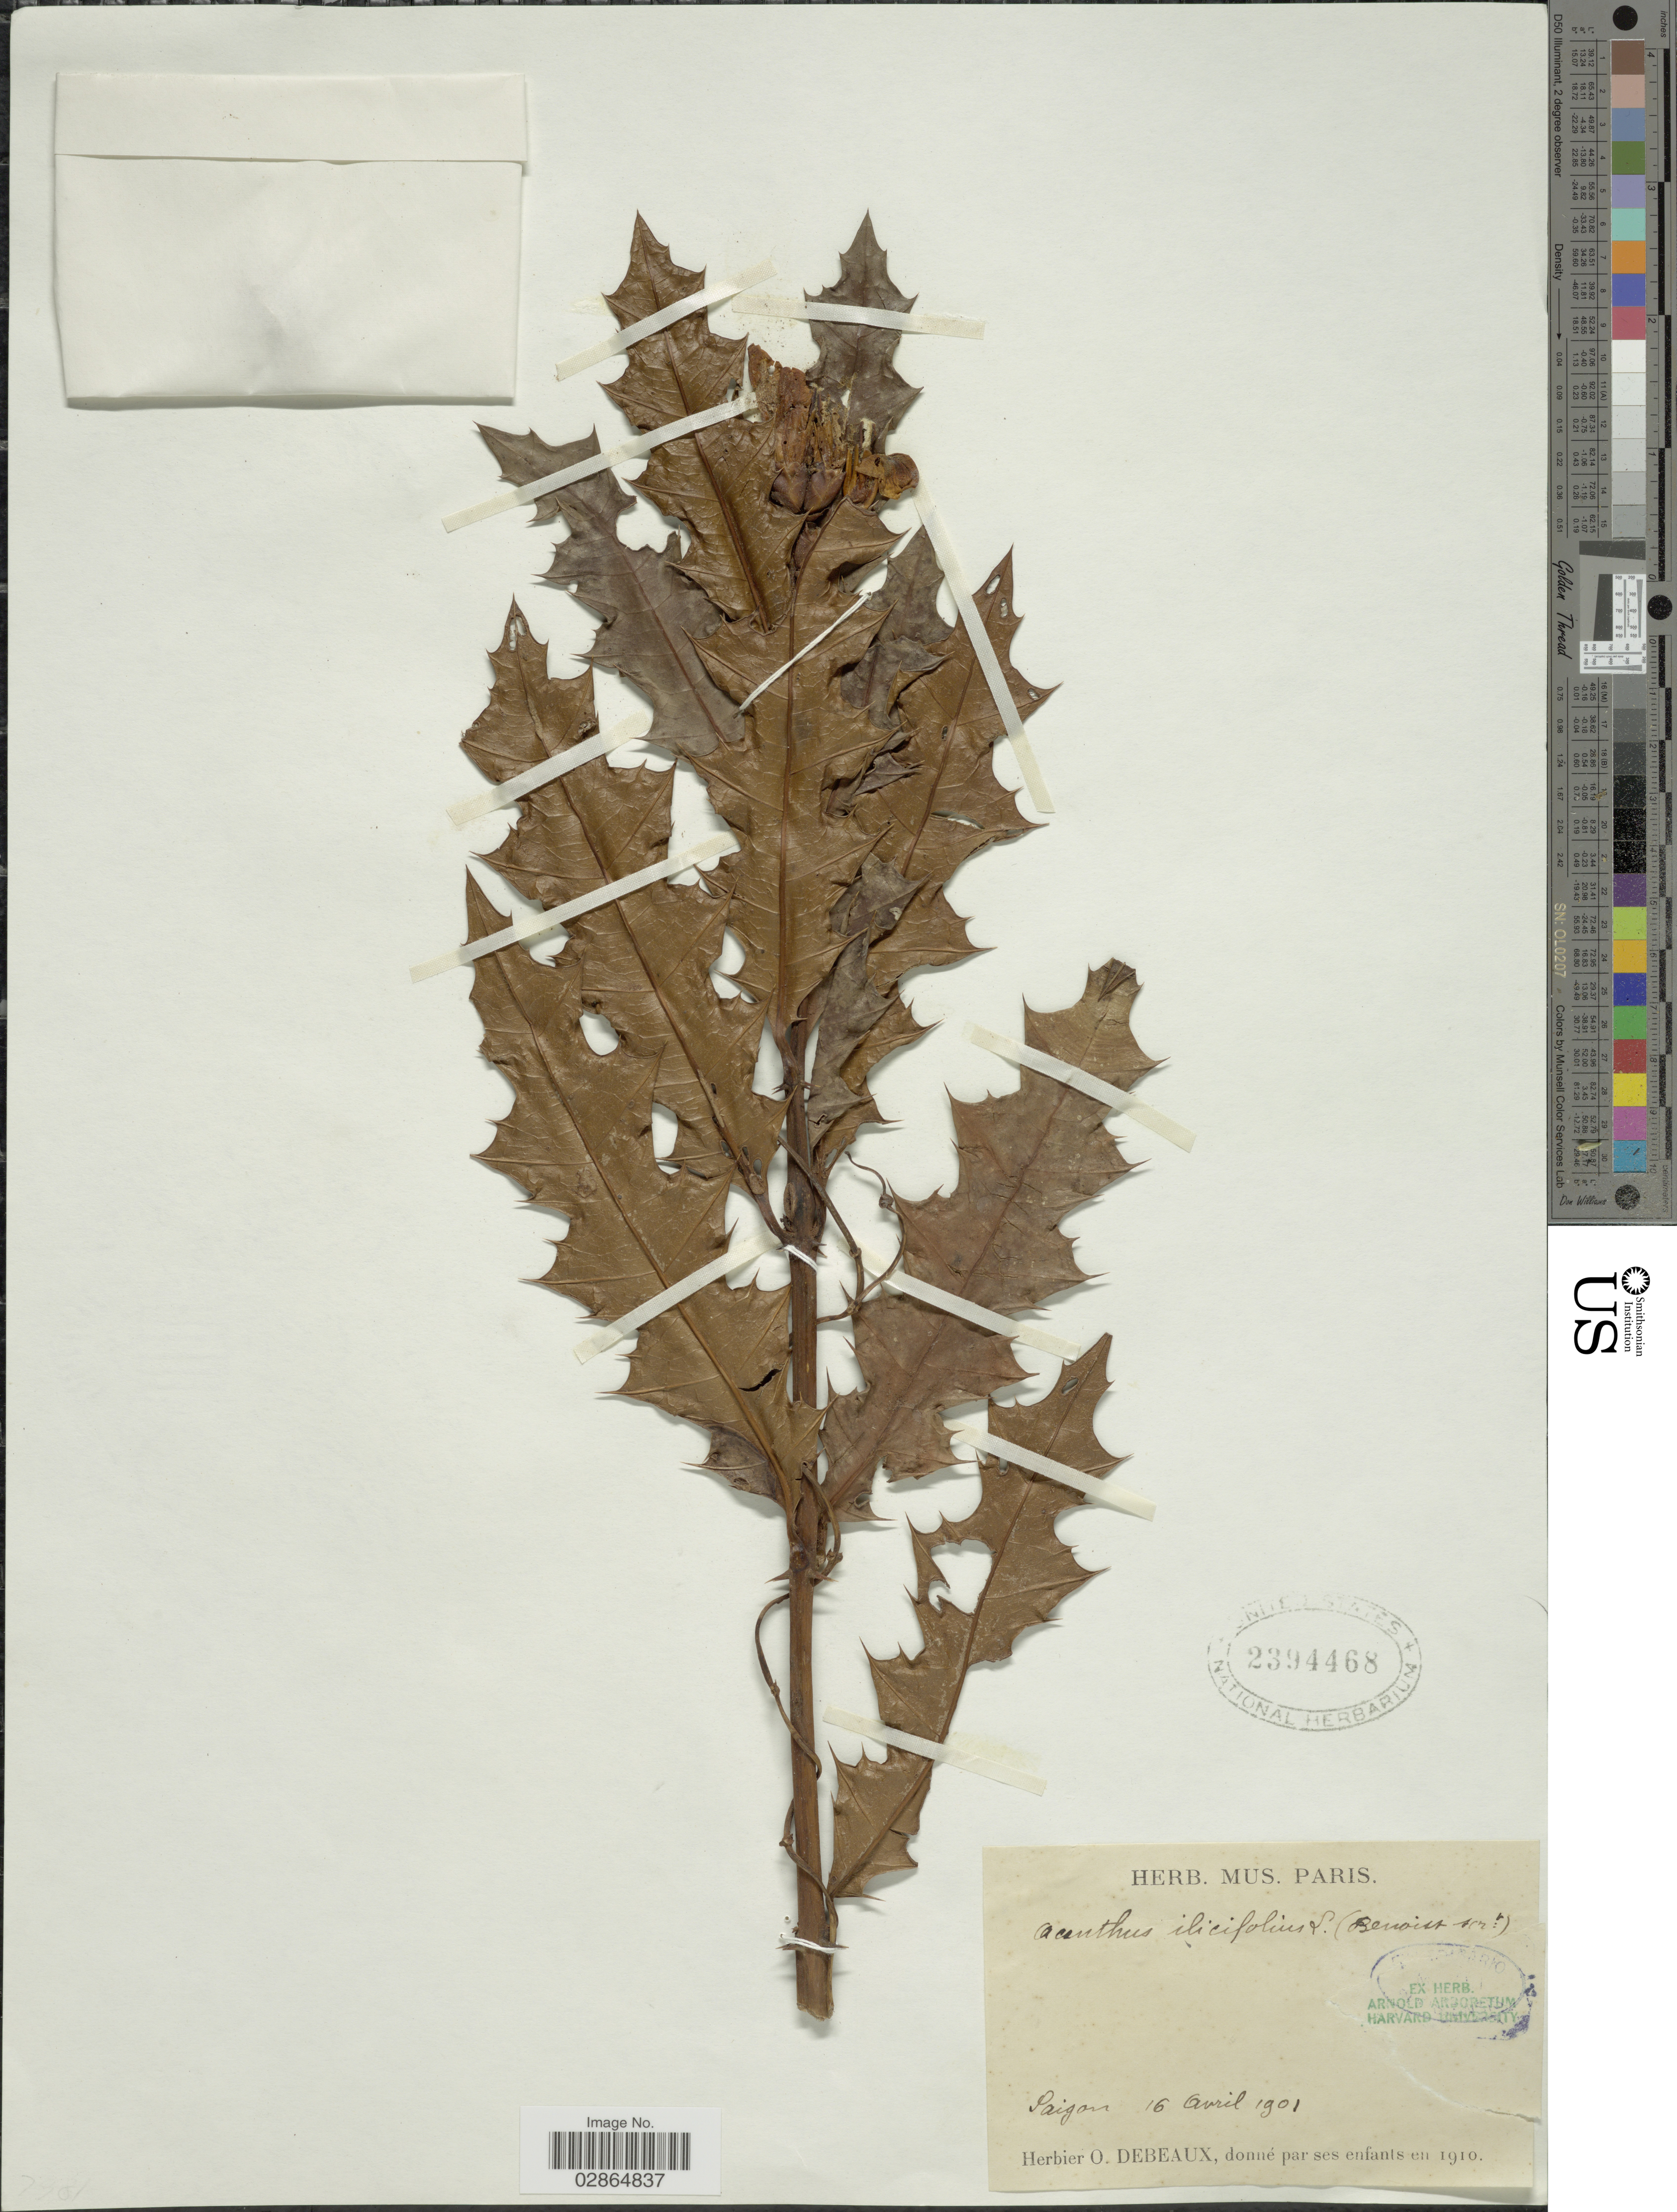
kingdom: Plantae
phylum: Tracheophyta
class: Magnoliopsida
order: Lamiales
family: Acanthaceae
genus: Acanthus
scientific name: Acanthus ilicifolius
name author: L.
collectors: ex herb. O. Debeaux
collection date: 1901-04-16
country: Vietnam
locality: Saigon.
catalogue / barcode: US 2394468